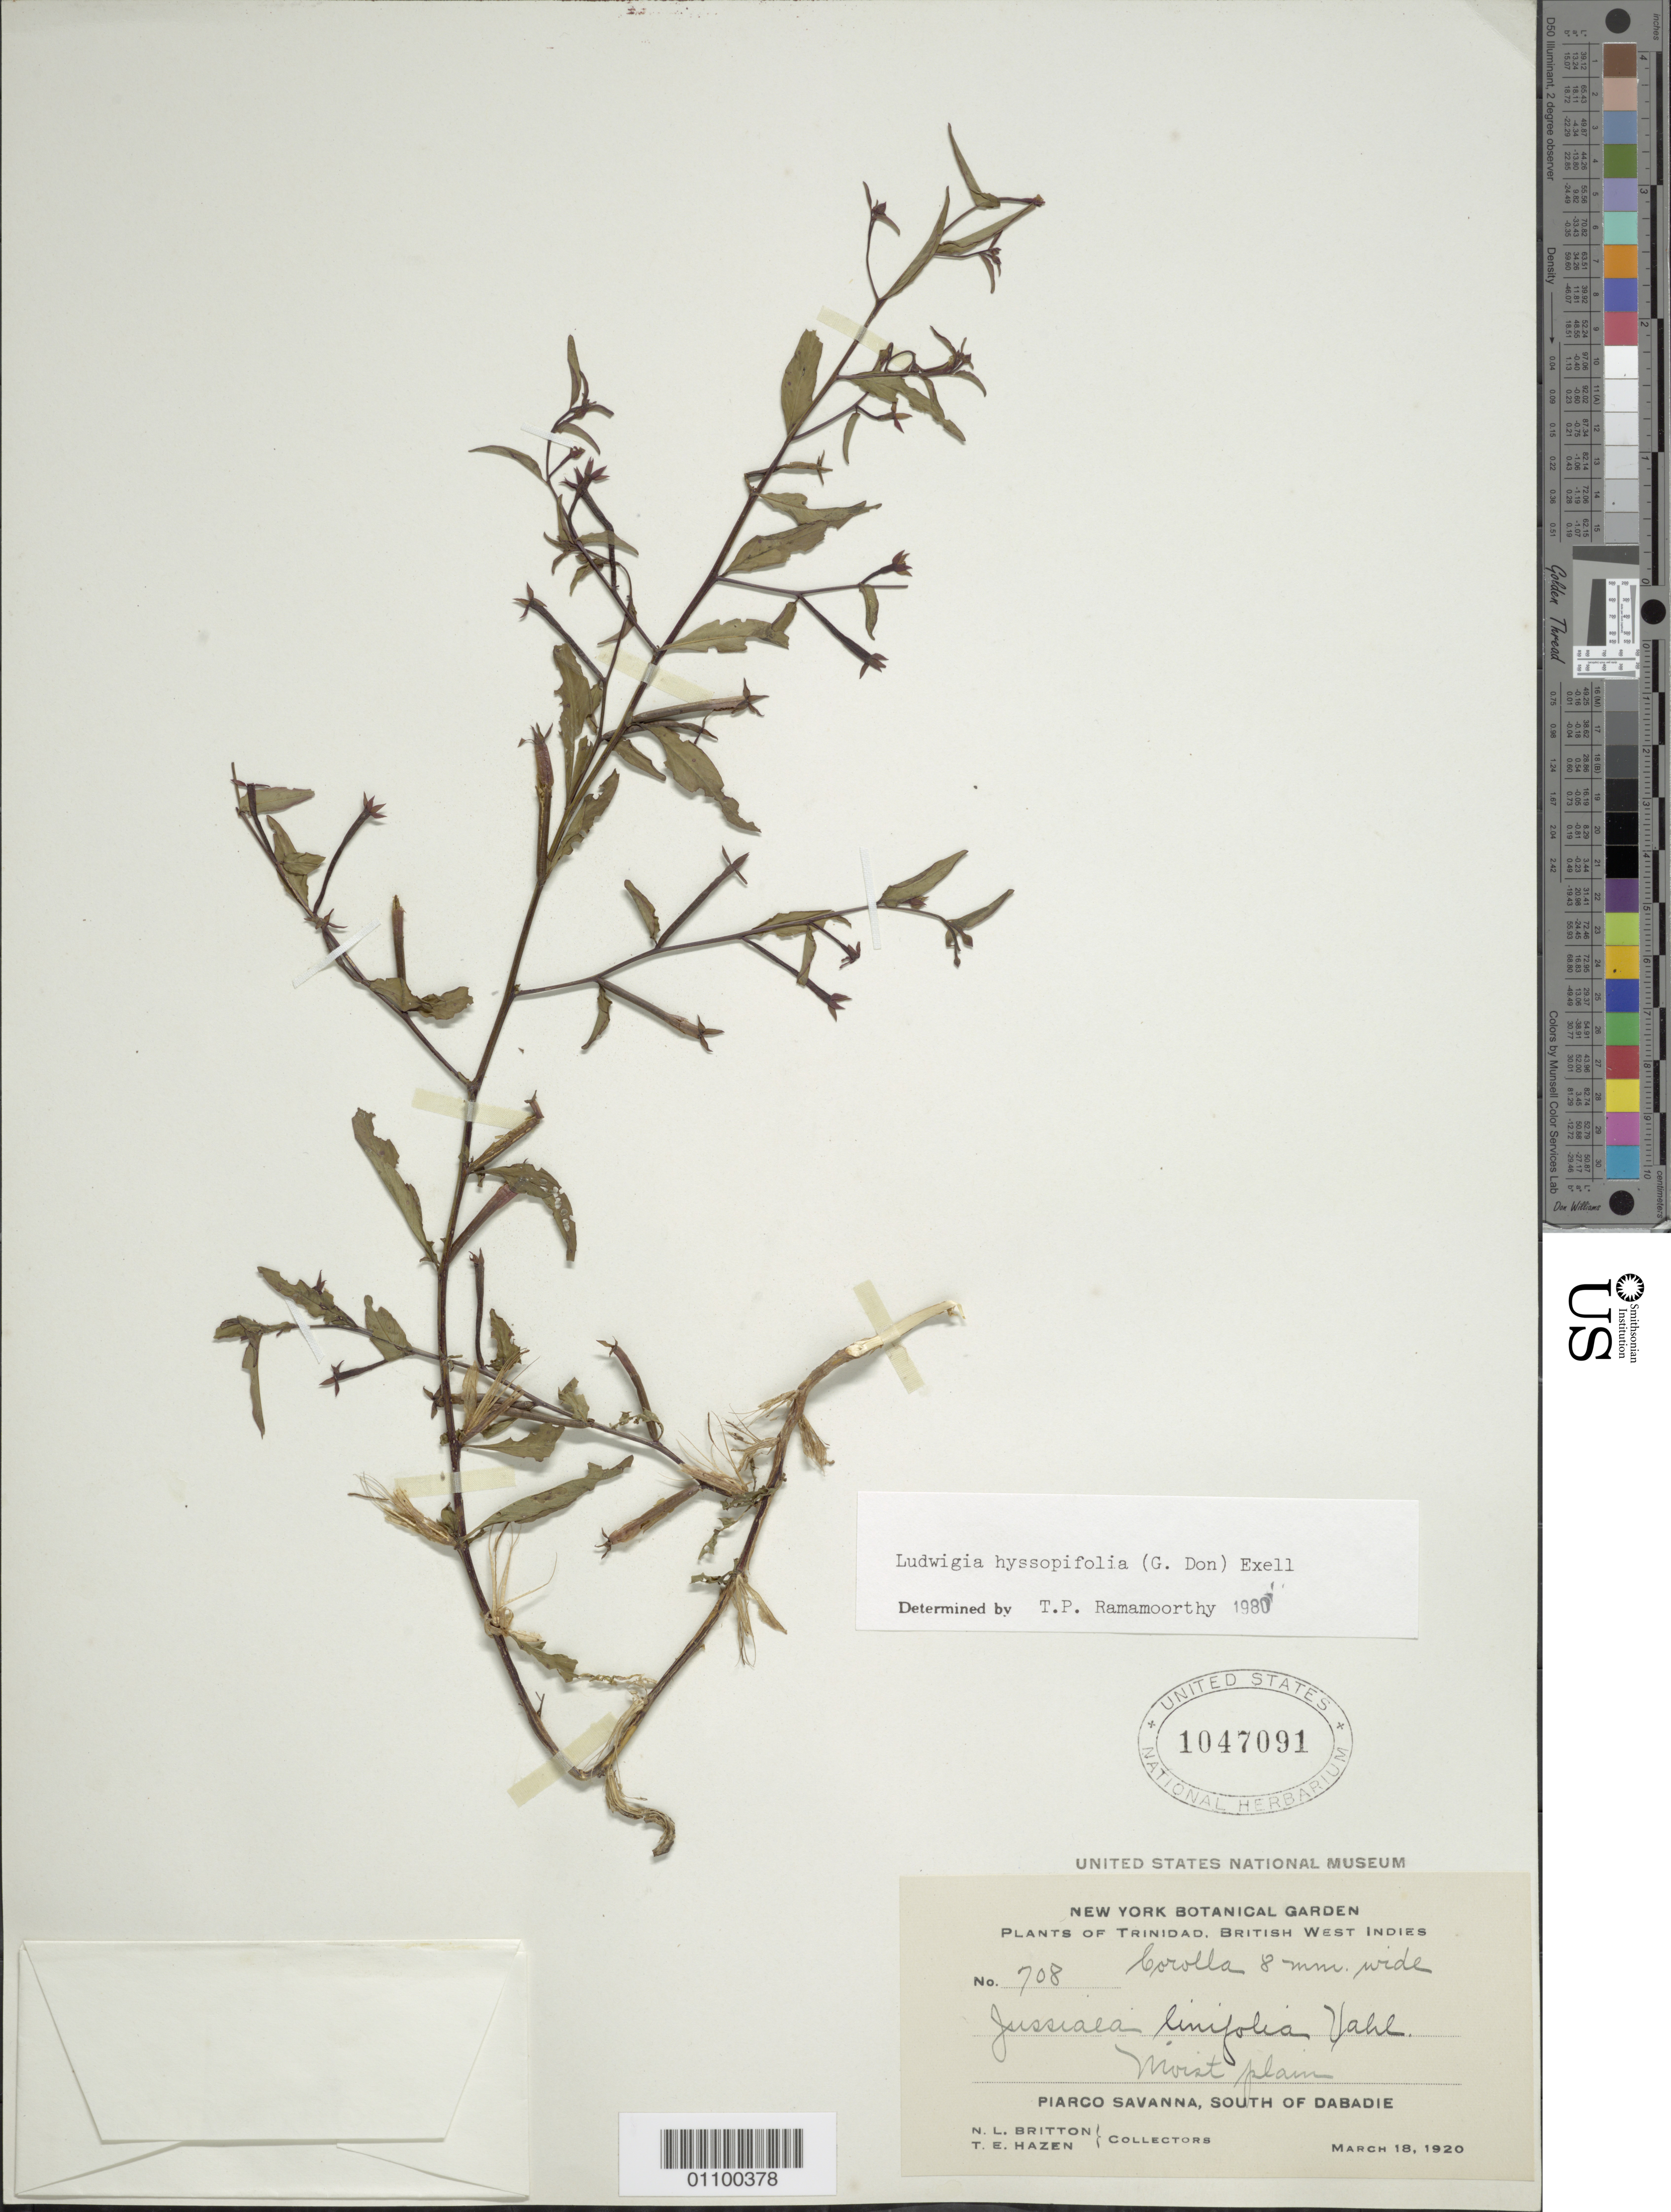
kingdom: Plantae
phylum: Tracheophyta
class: Magnoliopsida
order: Myrtales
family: Onagraceae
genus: Ludwigia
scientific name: Ludwigia hyssopifolia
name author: (G. Don) Exell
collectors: N. Britton & T. E. Hazen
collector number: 708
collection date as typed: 18 Mar 1920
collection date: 1920-03-18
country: Trinidad and Tobago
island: Trinidad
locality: Piarco Savanna, S of Dabadie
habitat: moist plain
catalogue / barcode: US 1047091